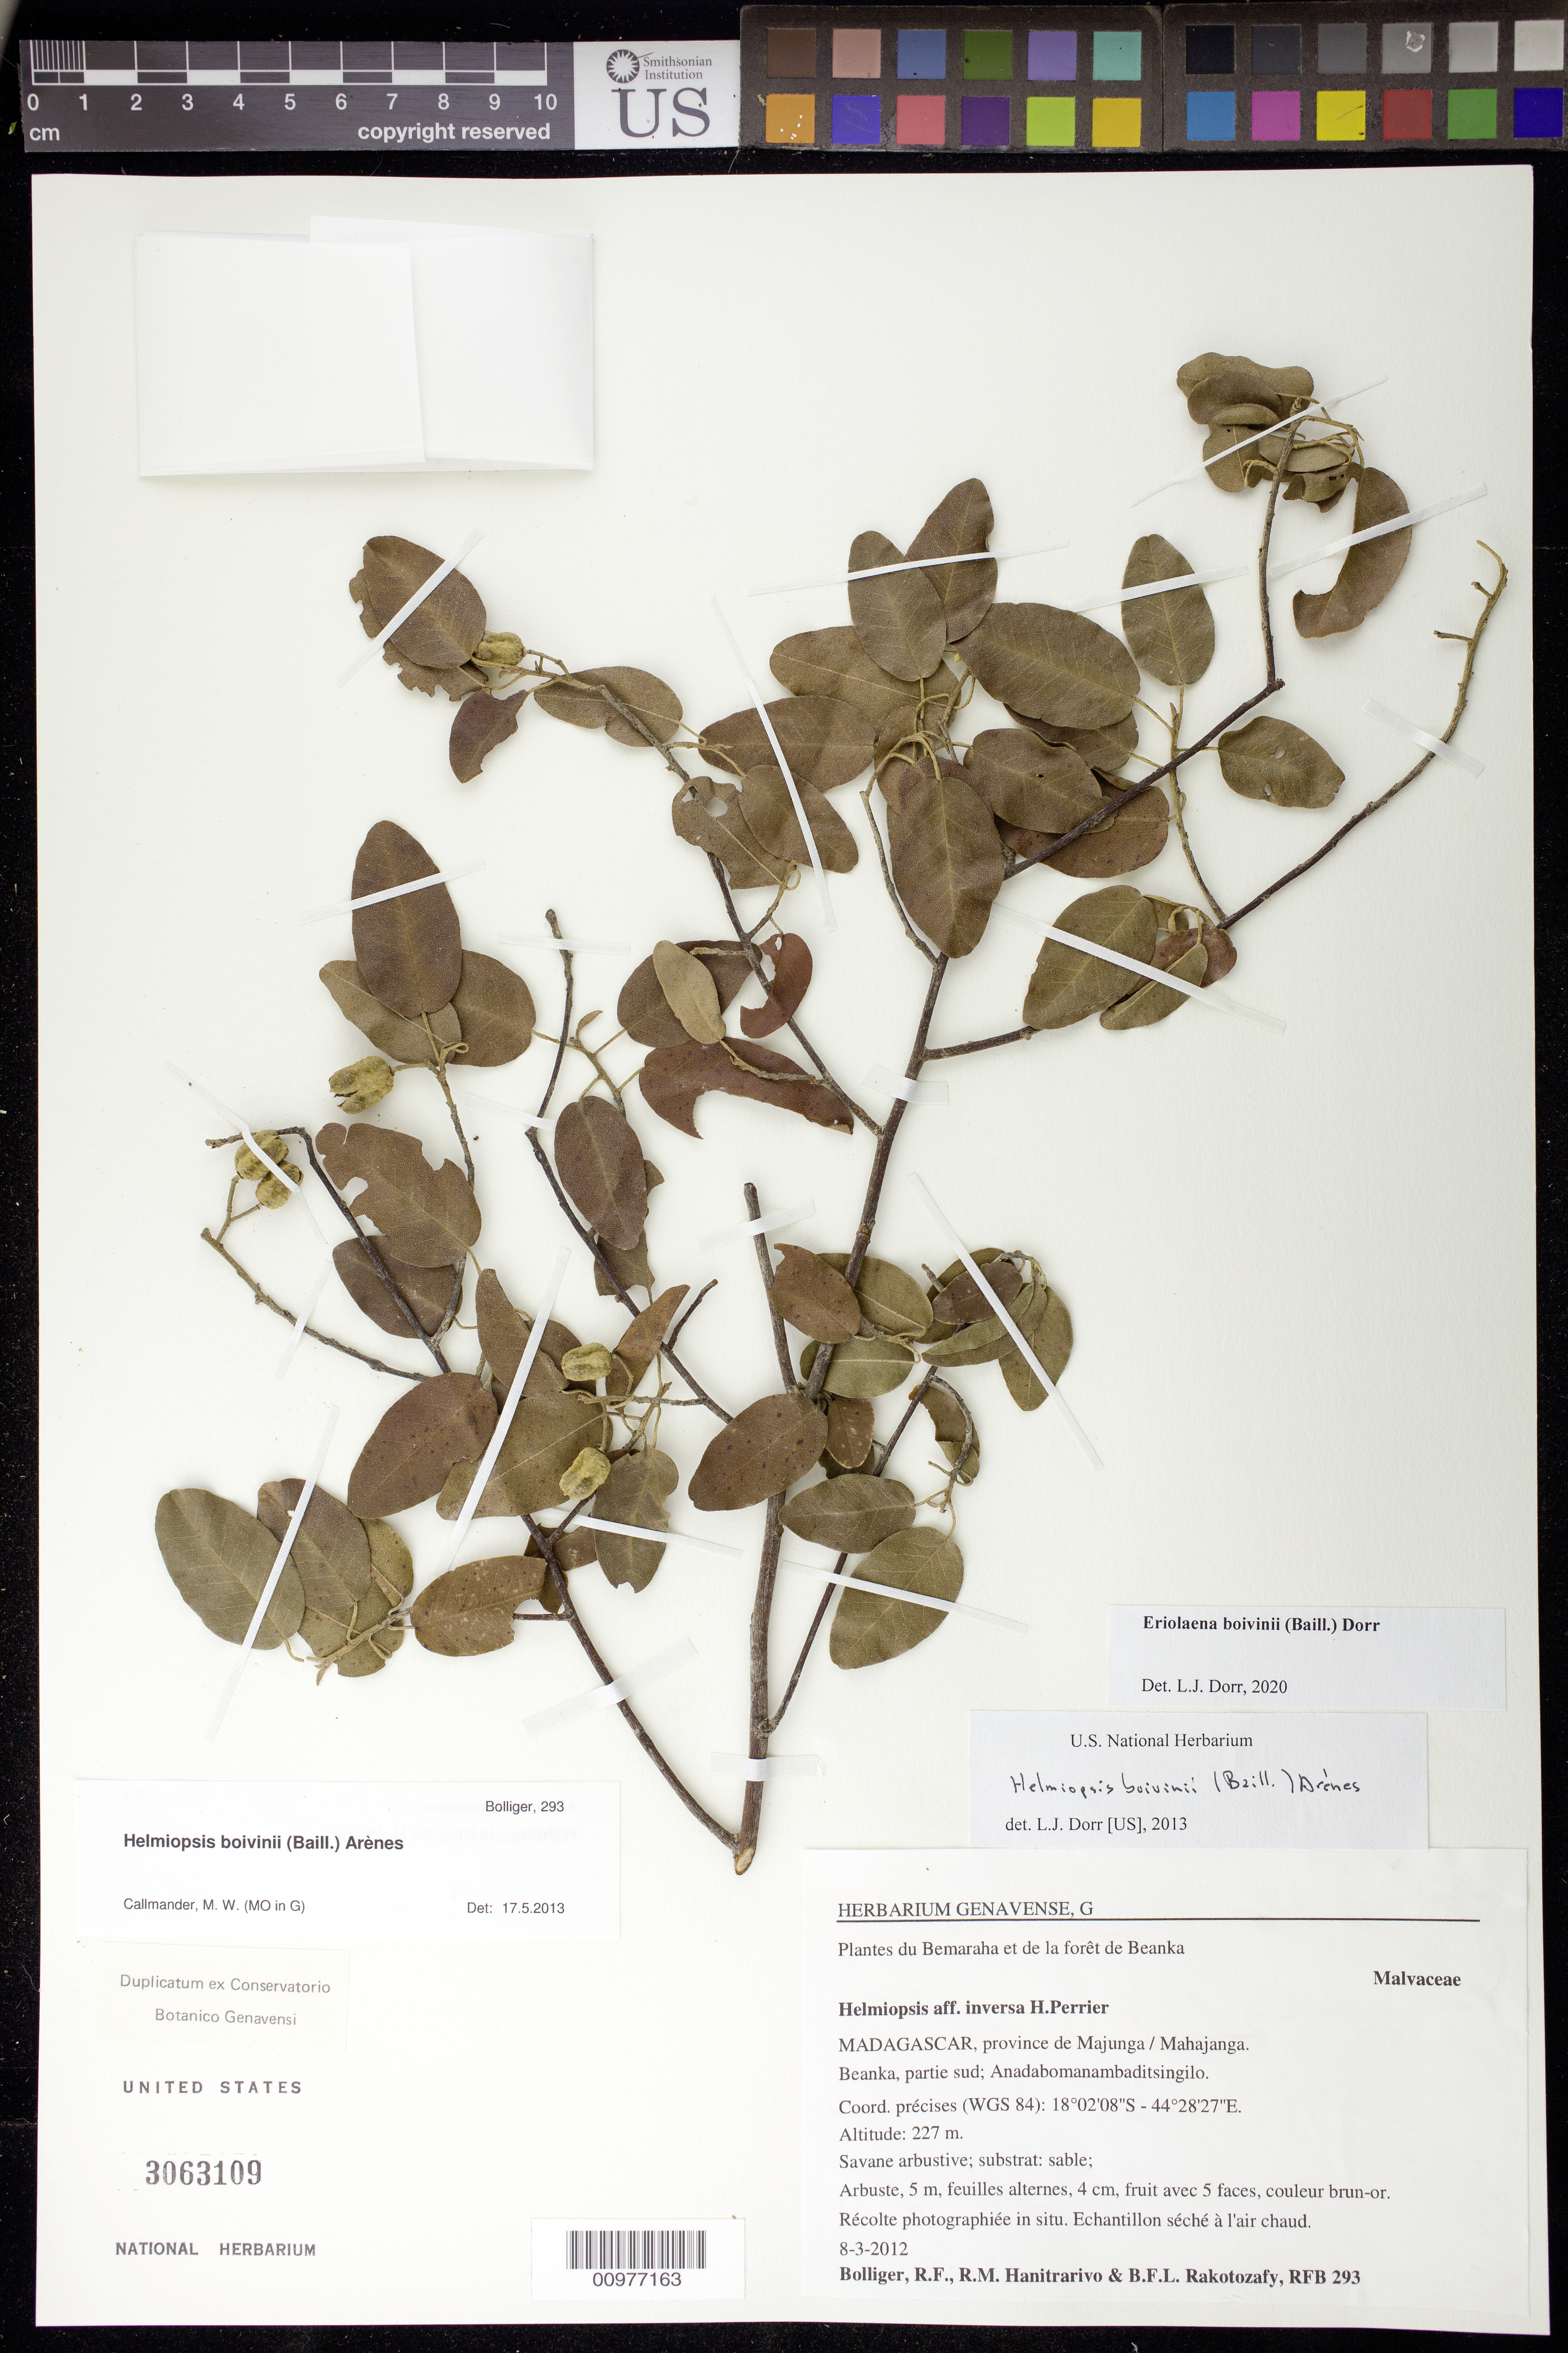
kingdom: Plantae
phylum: Tracheophyta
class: Magnoliopsida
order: Malvales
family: Malvaceae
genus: Eriolaena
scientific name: Eriolaena boivinii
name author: (Baill.) Dorr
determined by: Dorr, L. J., (BOT), Smithsonian Institution - National Museum of Natural History (UNITED STATES)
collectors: R. Bolliger, R. Hanitrarivo & B. Rakotozafy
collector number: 293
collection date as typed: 8-3-2012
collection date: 2012-03-08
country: Madagascar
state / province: Melaky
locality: partie sud; Anadabomanambaditsingilo. Beanka.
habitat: savane arbustive; substrat: sable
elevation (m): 227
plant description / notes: Echantillon seche a l'air chaud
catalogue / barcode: US 3063109